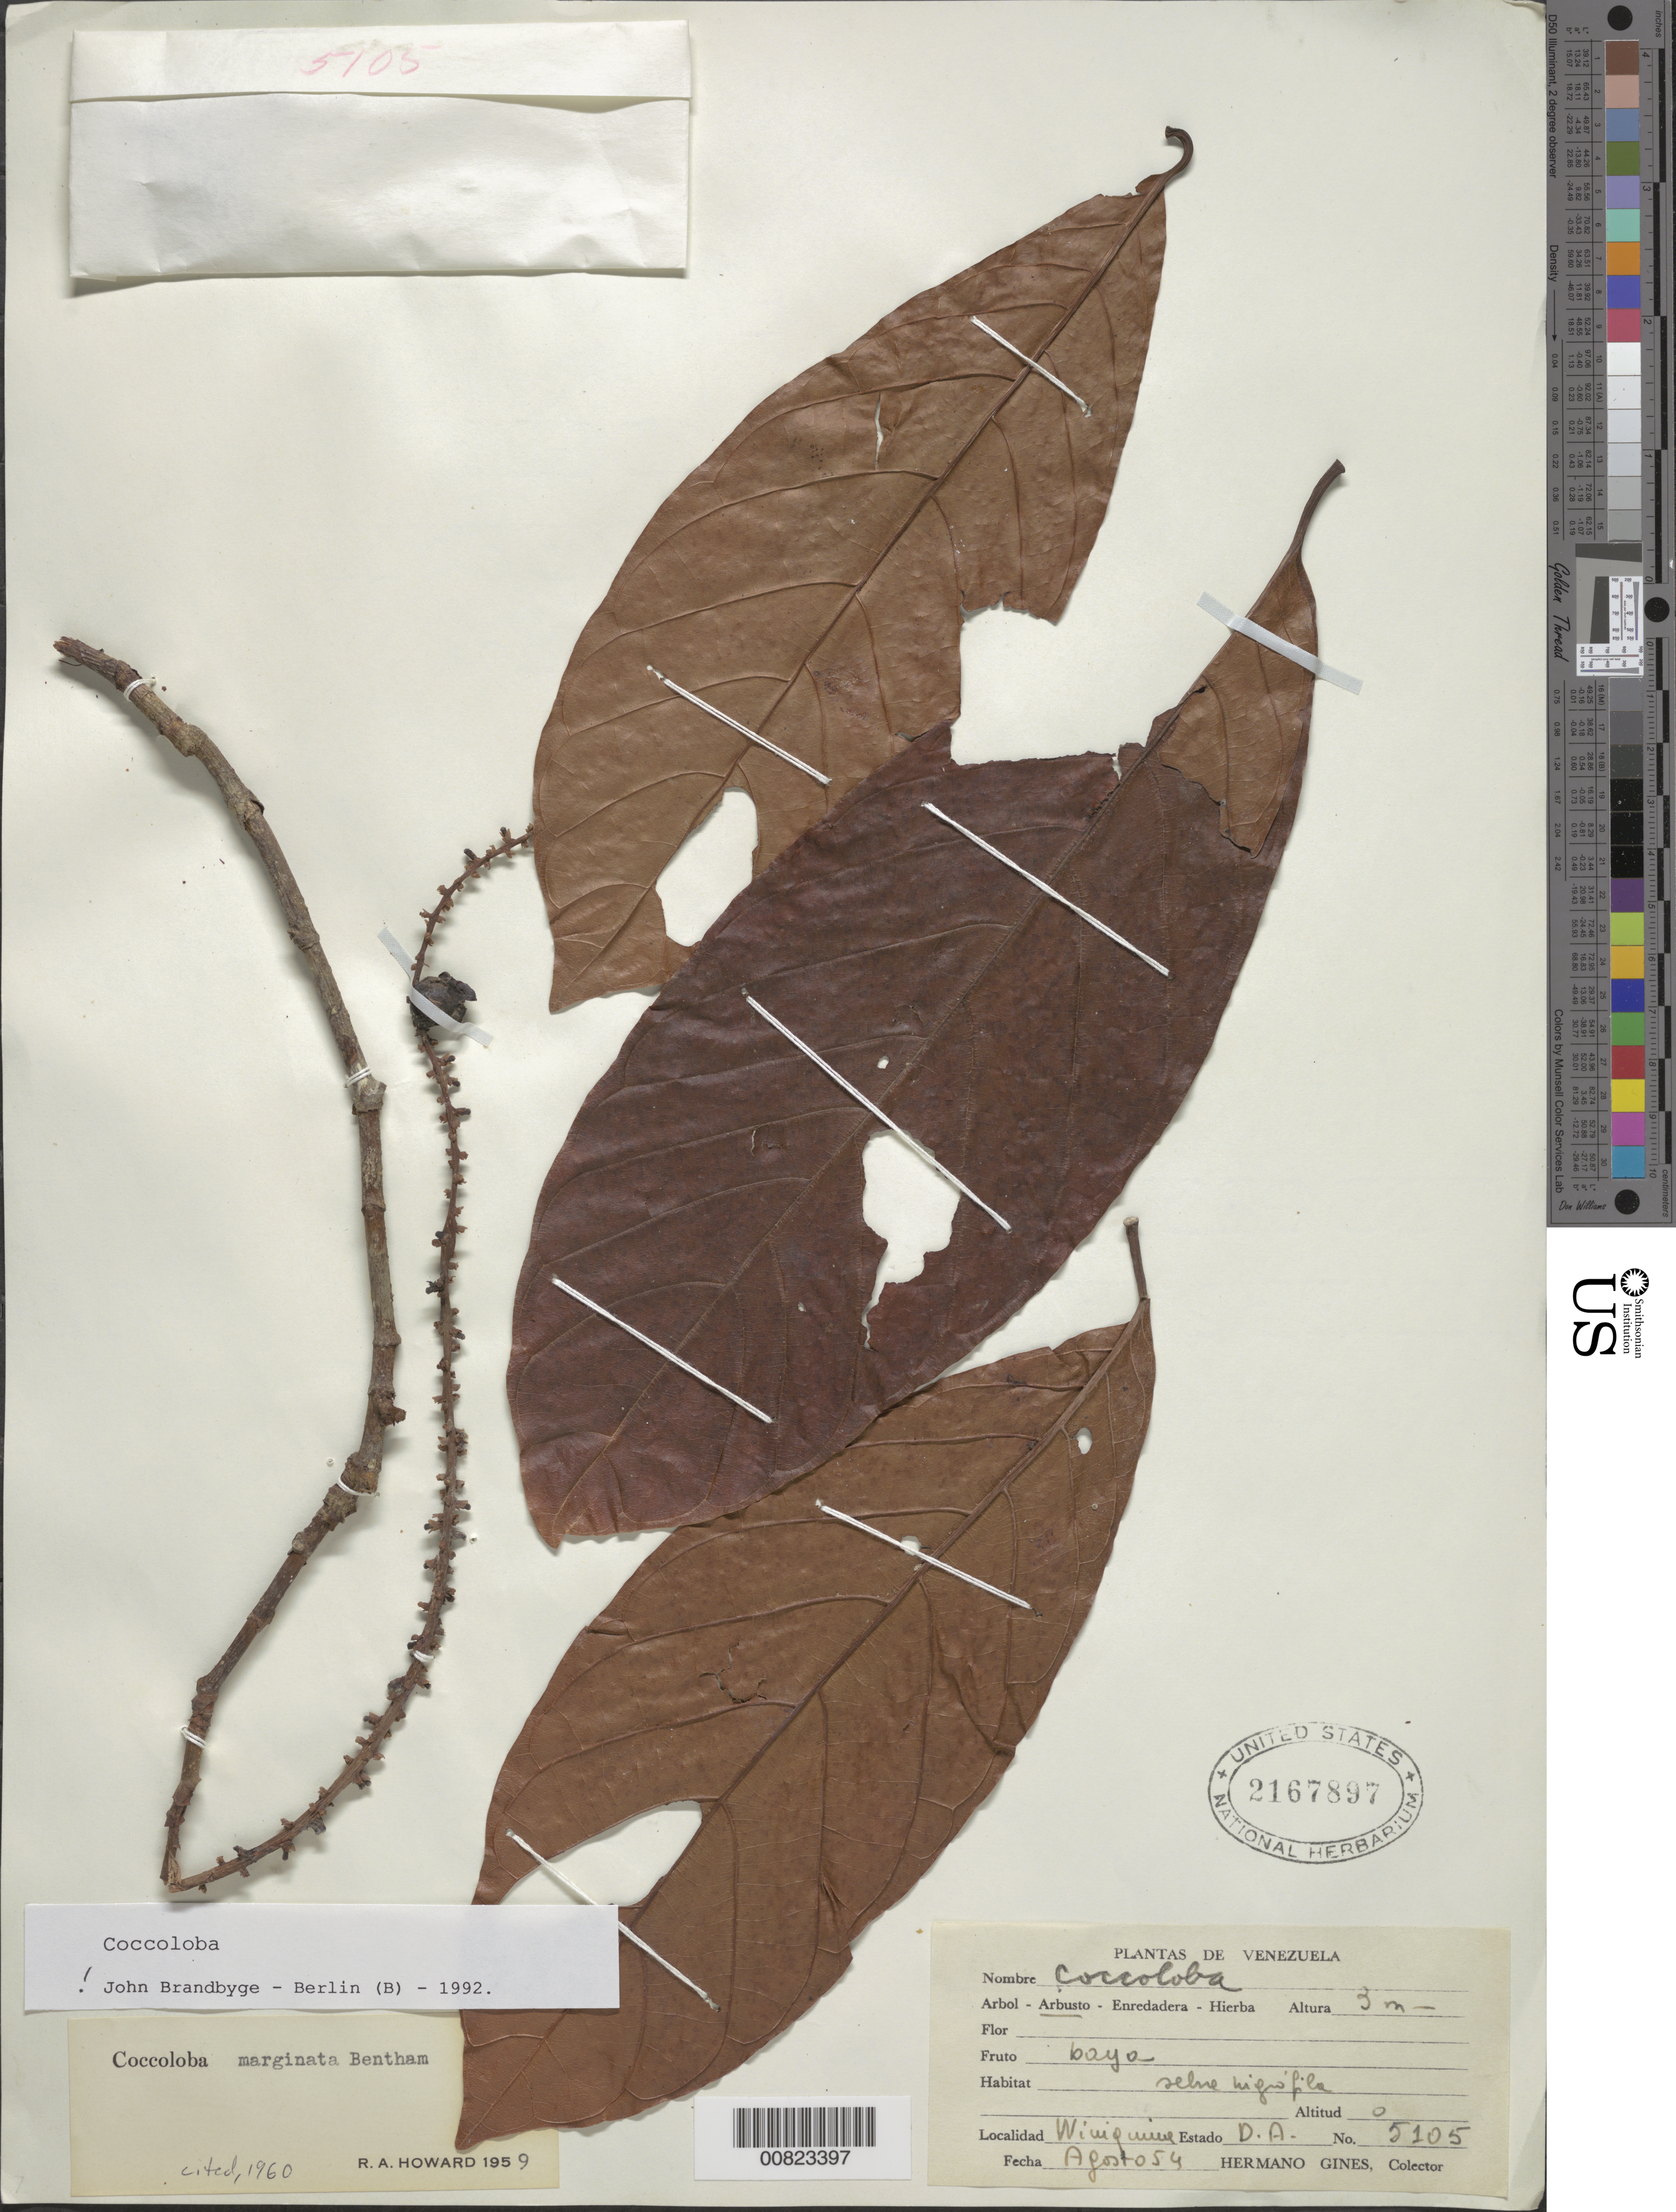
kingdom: Plantae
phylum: Tracheophyta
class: Magnoliopsida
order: Caryophyllales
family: Polygonaceae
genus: Coccoloba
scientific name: Coccoloba marginata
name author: Benth.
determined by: Brandbyge, J.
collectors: H. Gines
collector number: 5105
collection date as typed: Aug-54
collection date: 1954-08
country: Venezuela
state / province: Delta Amacuro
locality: C. Wiuiquina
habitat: Selva higrofila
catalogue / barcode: US 2167897